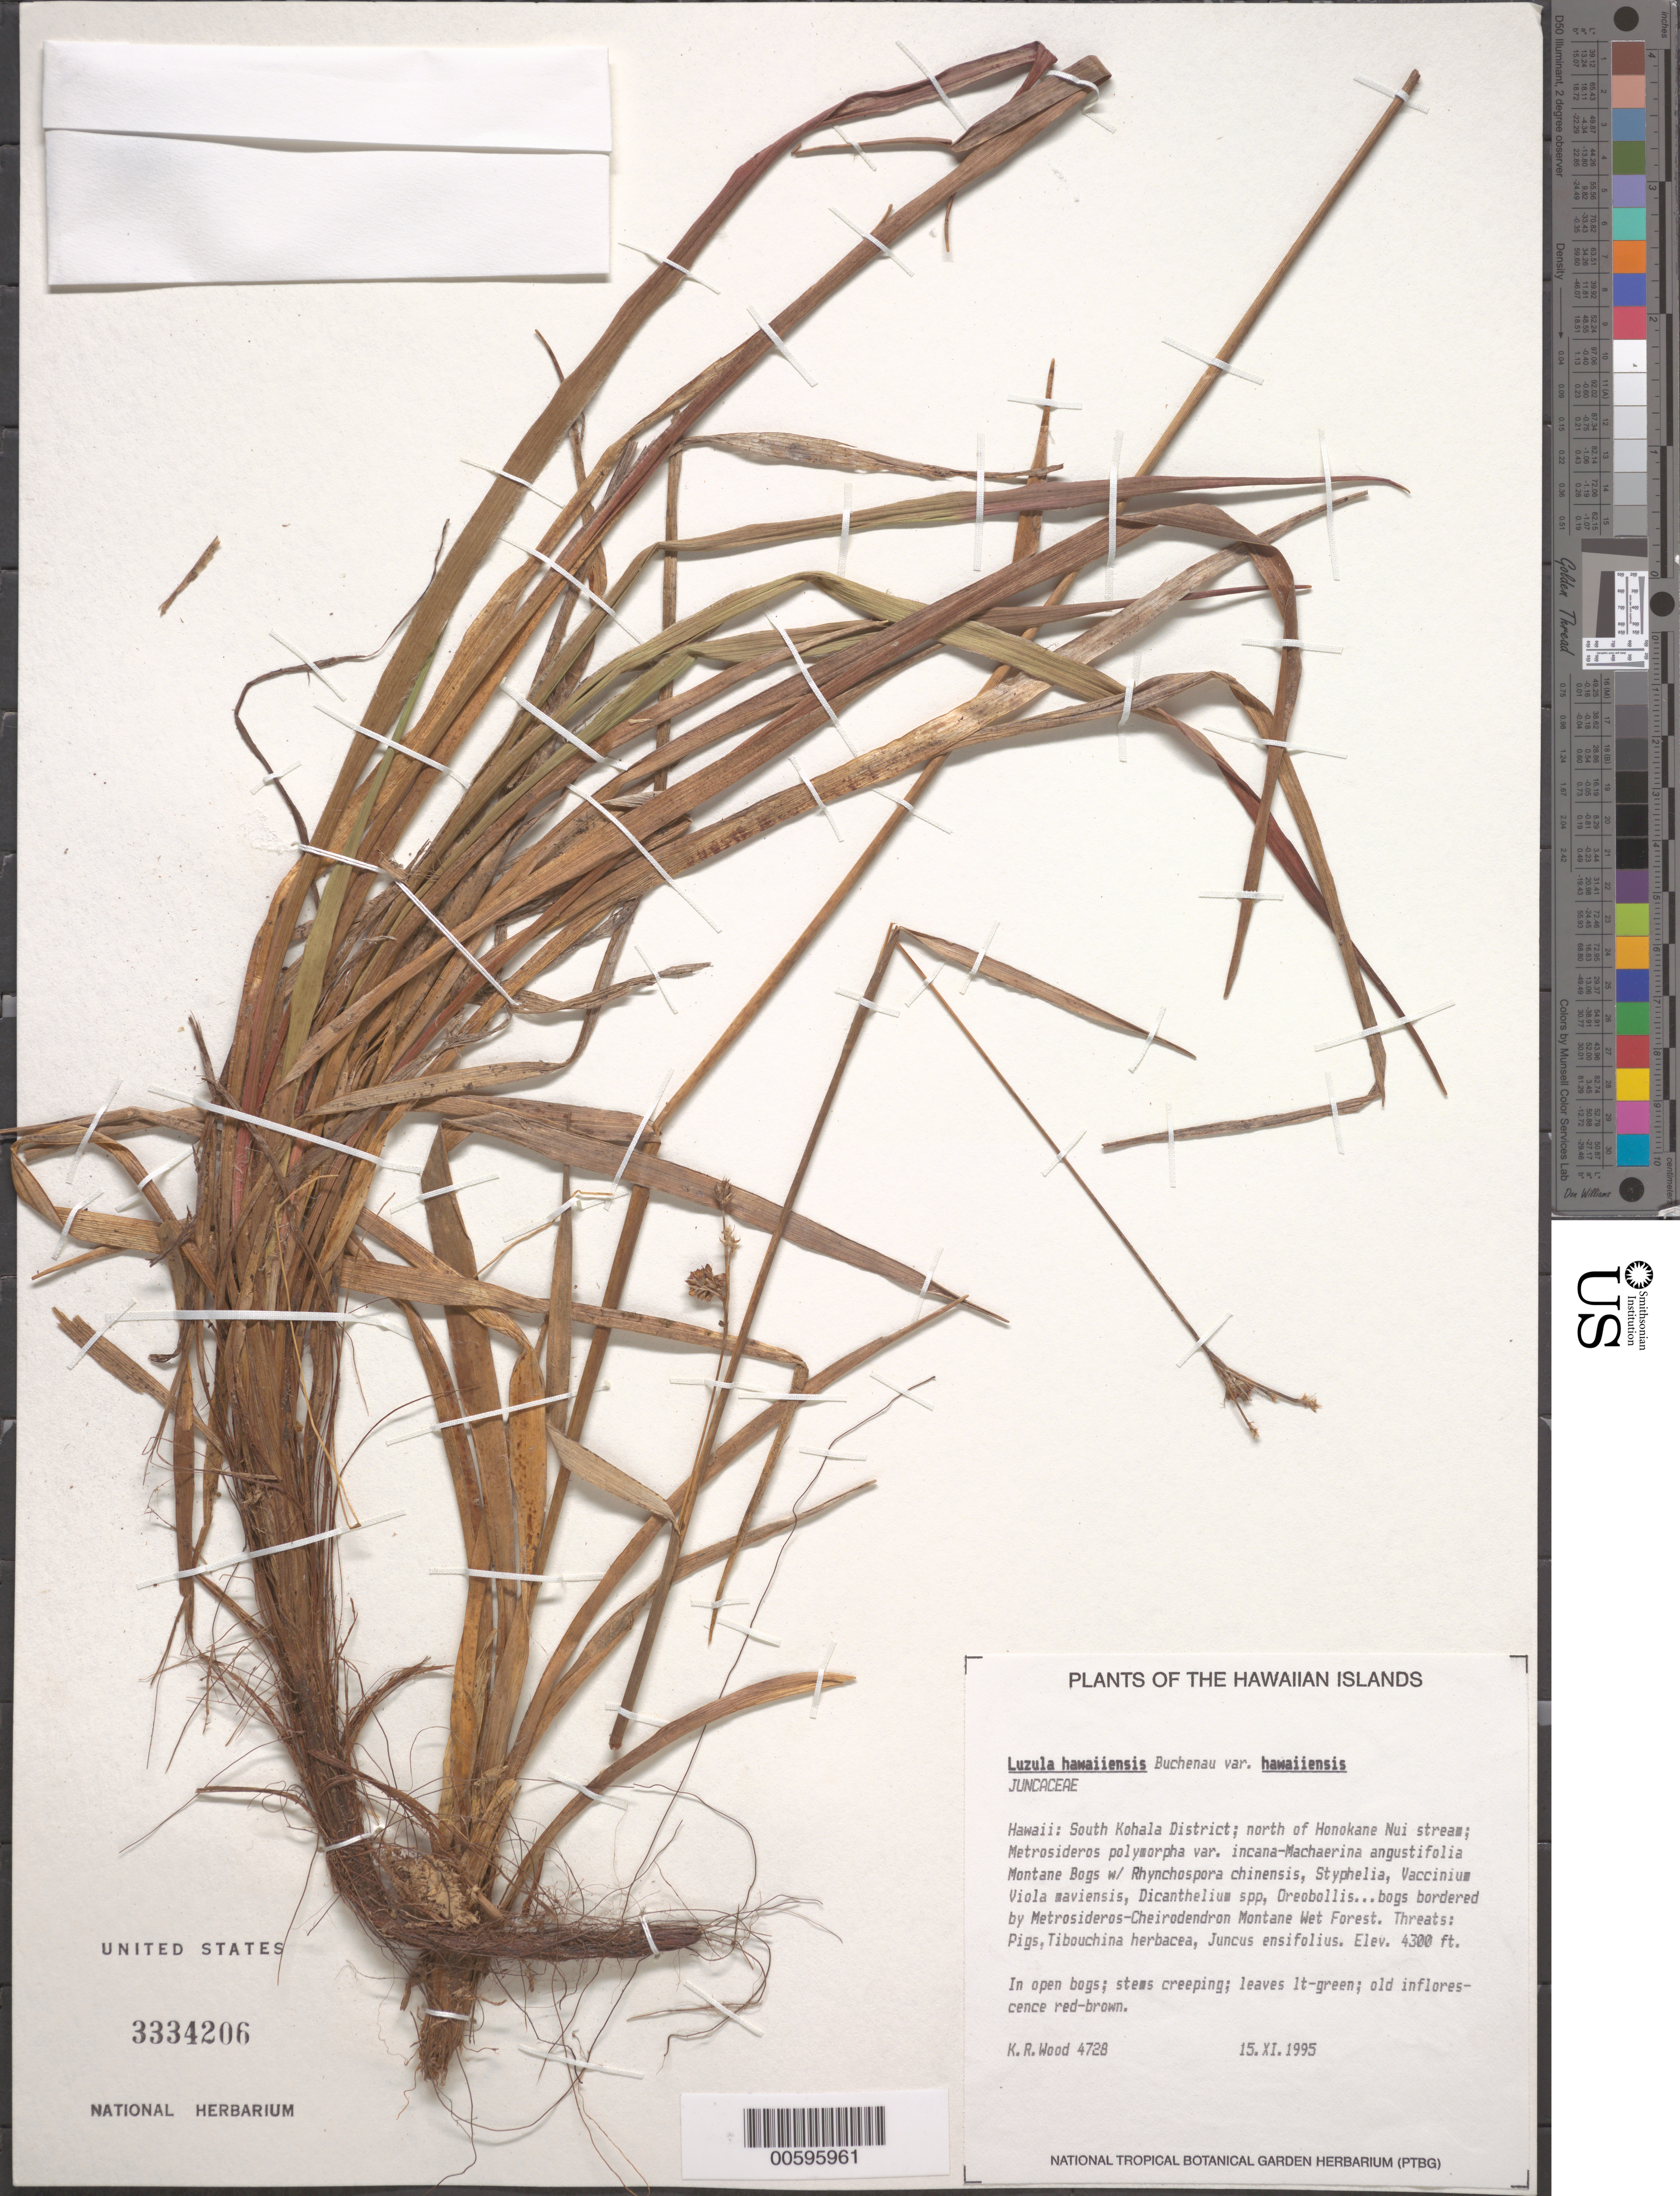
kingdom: Plantae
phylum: Tracheophyta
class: Liliopsida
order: Poales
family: Juncaceae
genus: Luzula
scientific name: Luzula hawaiiensis var. hawaiiensis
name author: Buchenau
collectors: K. R. Wood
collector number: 4728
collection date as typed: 15 Nov 1995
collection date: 1995-11-15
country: United States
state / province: Hawaii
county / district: Hawaii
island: Hawaii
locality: South Kohala Dist; N of Honokane Nui stream.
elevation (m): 1311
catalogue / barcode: US 3334206